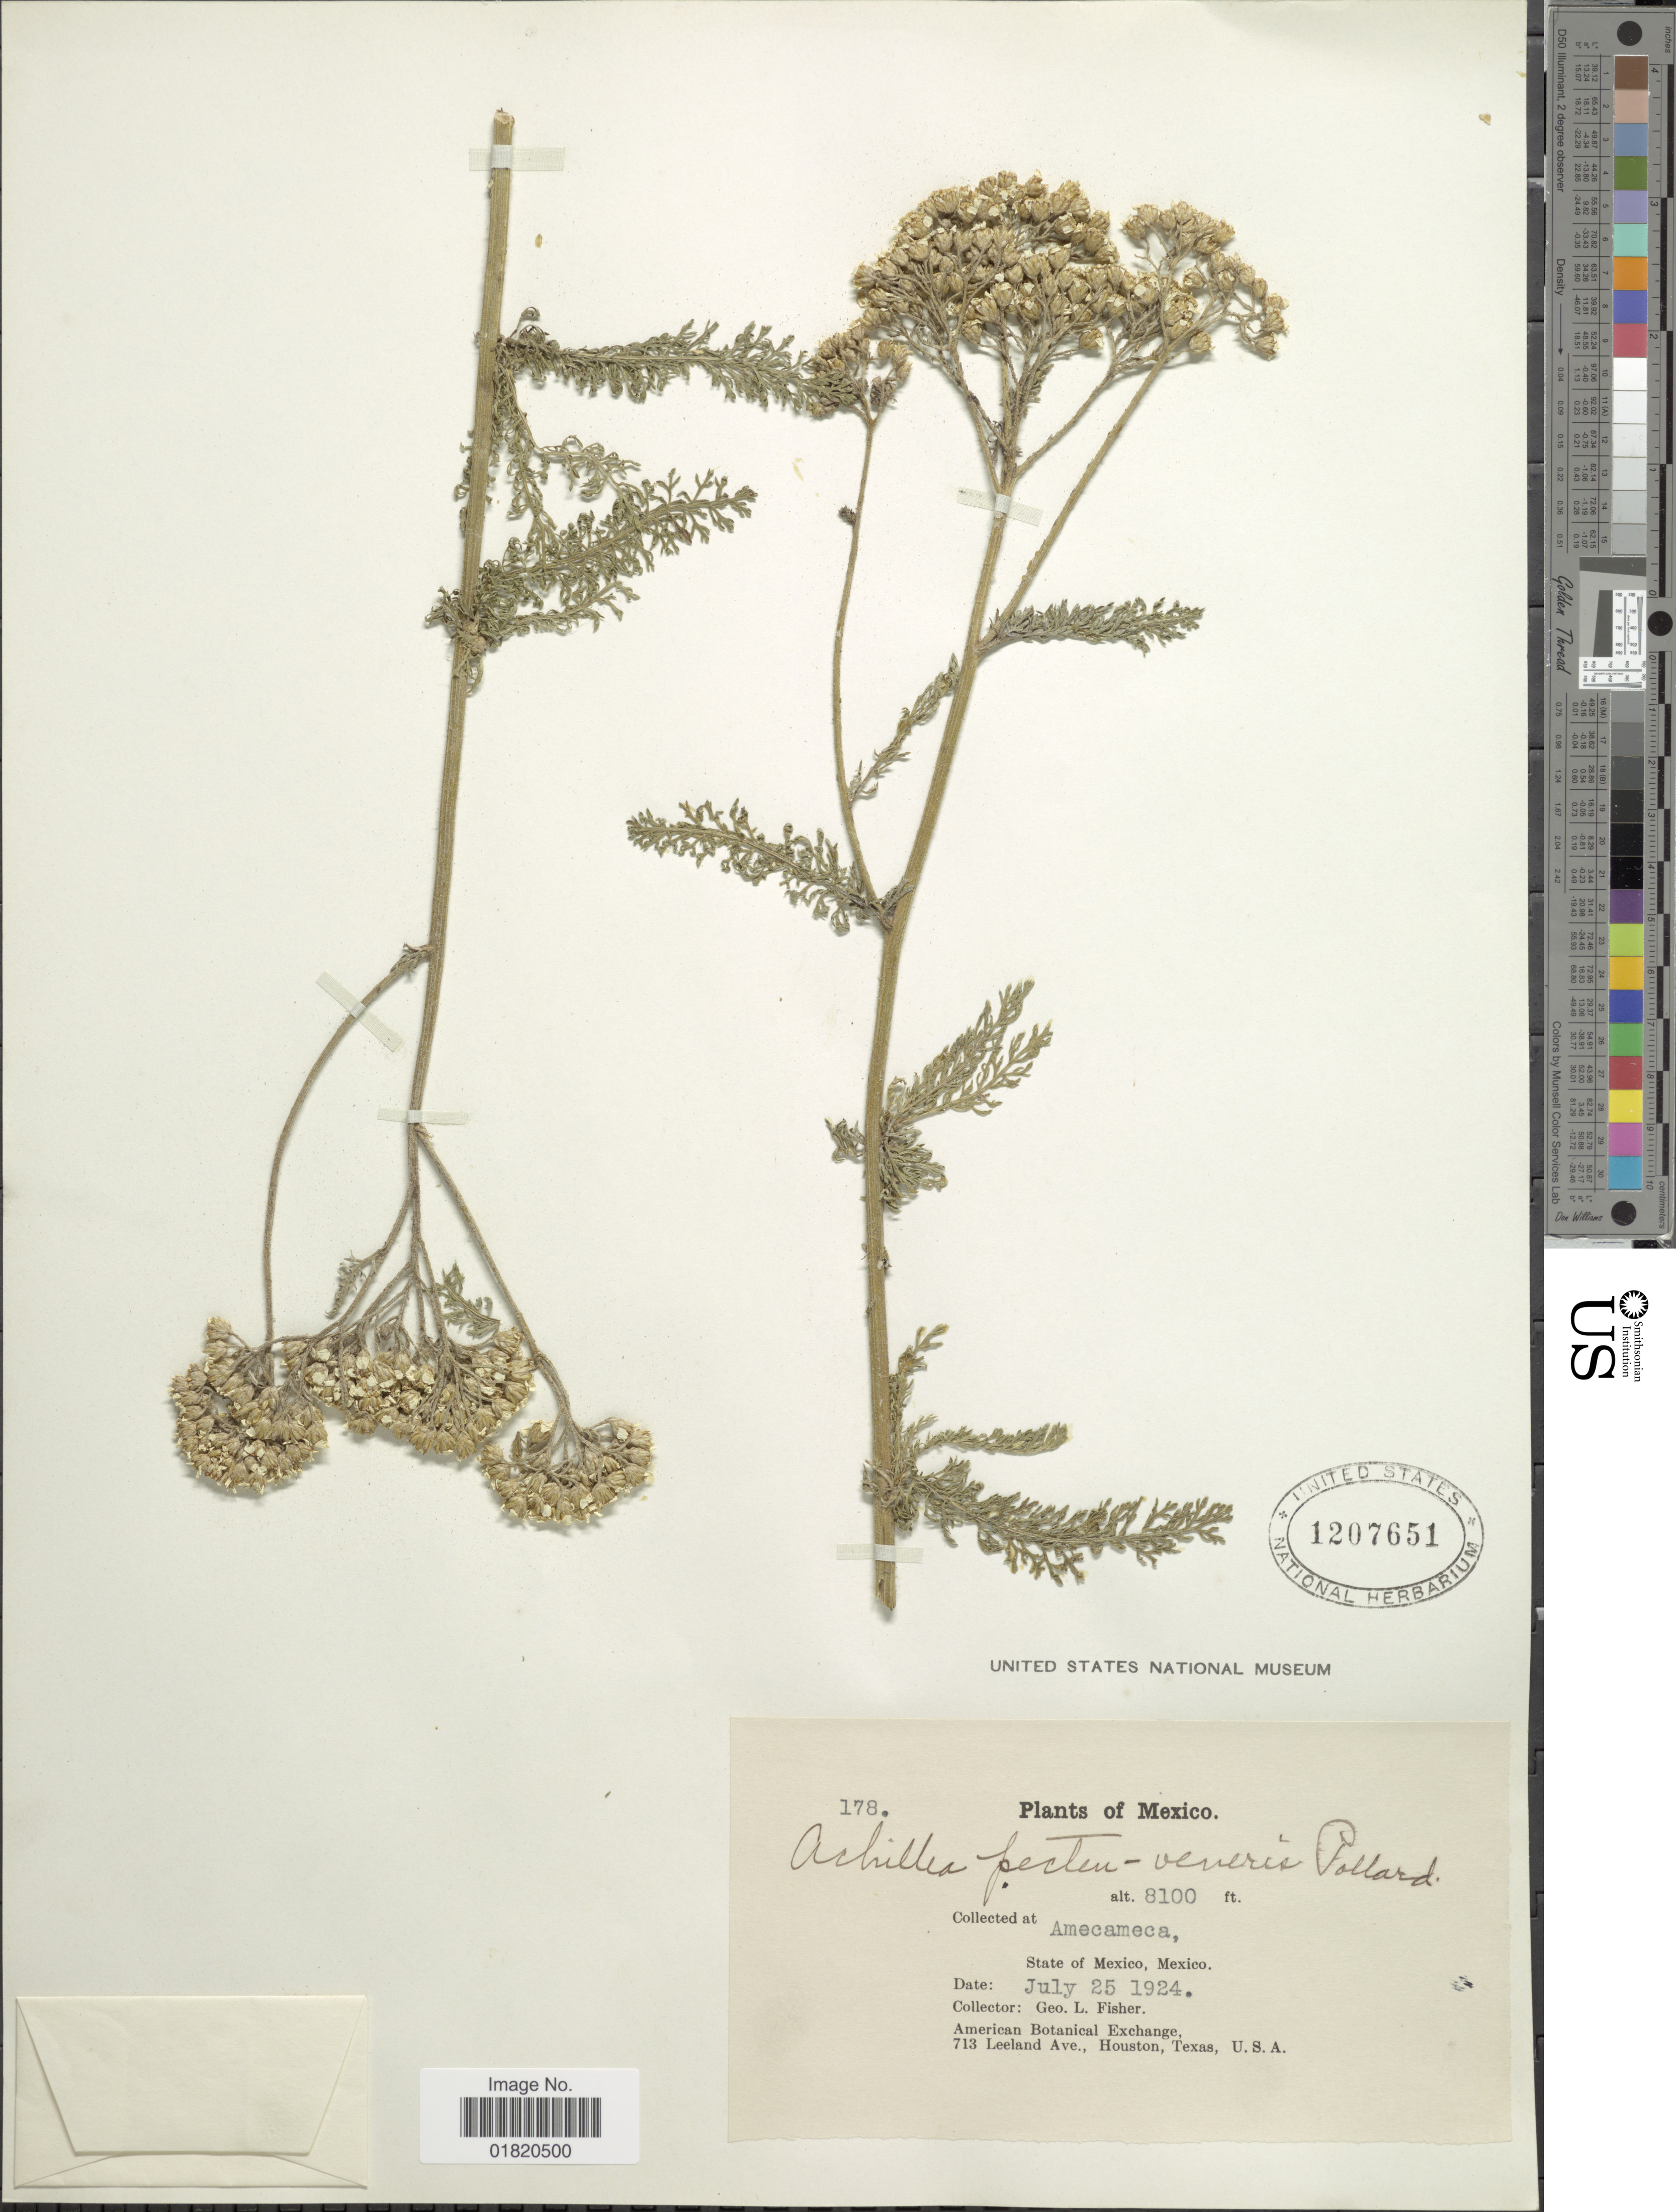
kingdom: Plantae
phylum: Tracheophyta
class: Magnoliopsida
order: Asterales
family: Asteraceae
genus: Achillea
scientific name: Achillea lanulosa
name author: Nutt.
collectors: G. L. Fisher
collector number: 178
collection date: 1924-07-25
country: Mexico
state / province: México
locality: Amecameca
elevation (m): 2469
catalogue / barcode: US 1207651